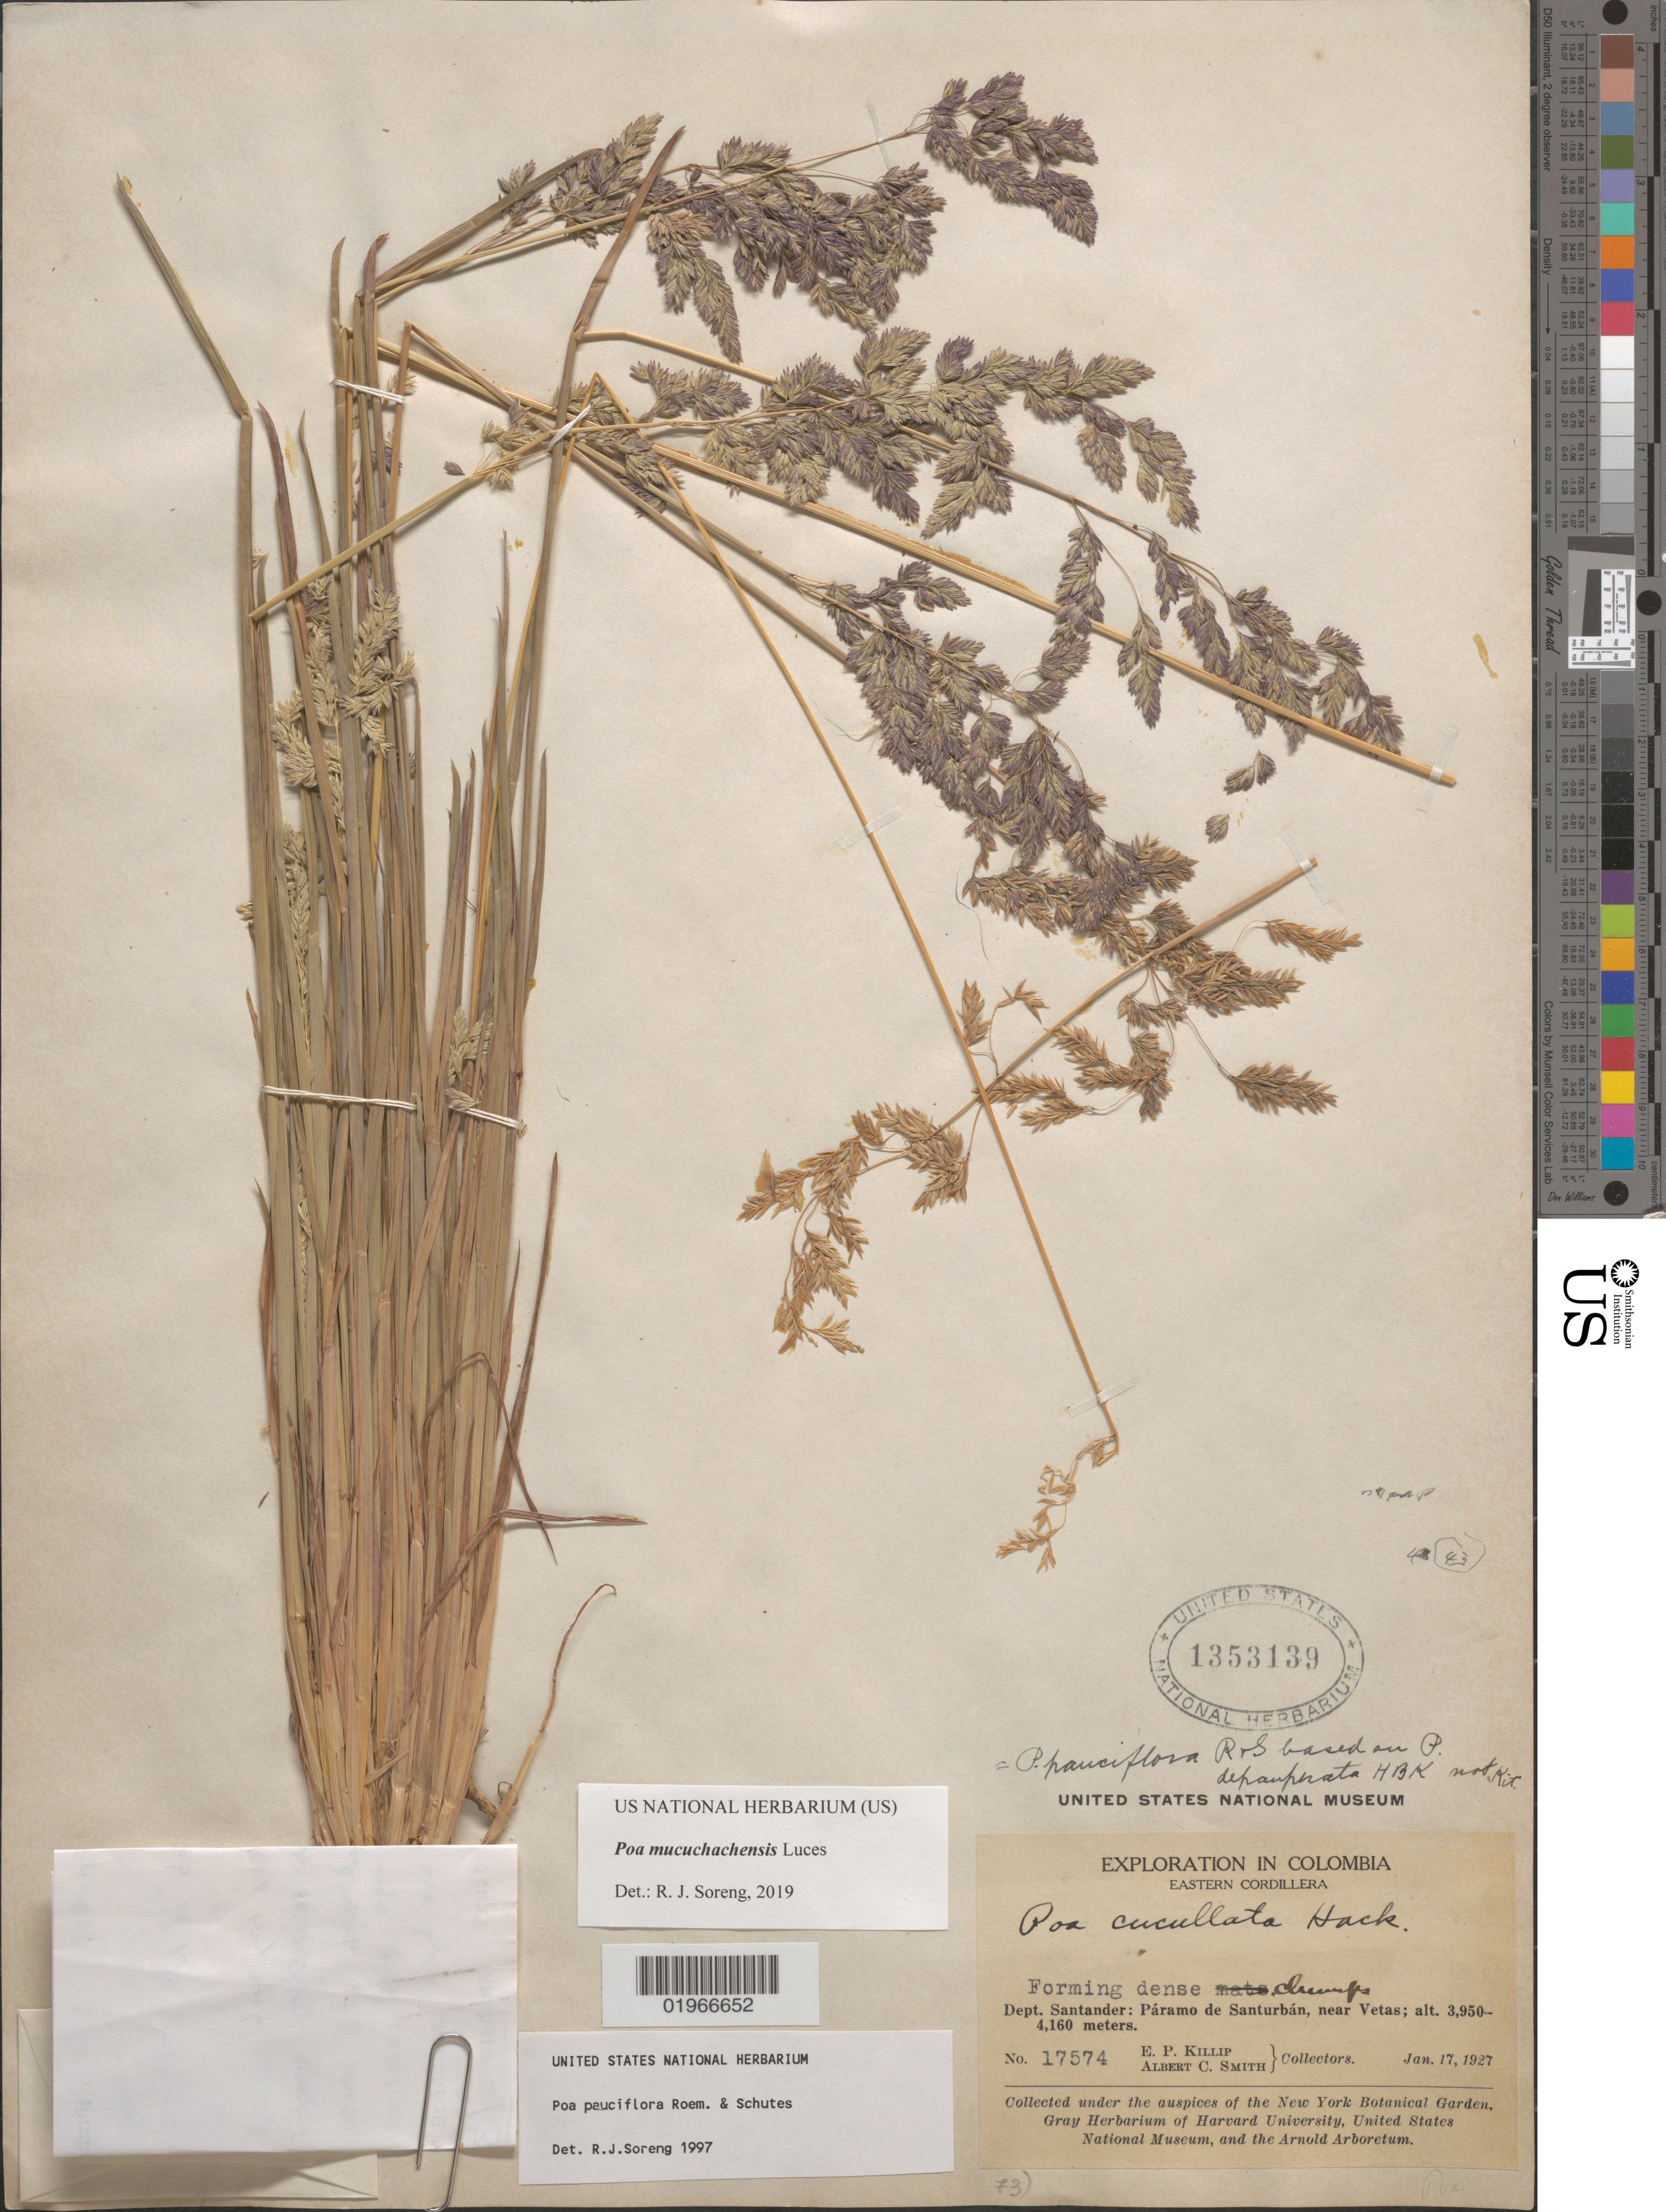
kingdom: Plantae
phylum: Tracheophyta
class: Liliopsida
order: Poales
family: Poaceae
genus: Poa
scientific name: Poa mucuchachensis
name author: Luces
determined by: Soreng, Robert J., Research Associate (BOT), Smithsonian Institution - National Museum of Natural History (UNITED STATES)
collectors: E. P. Killip & A. C. Smith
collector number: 17574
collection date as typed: Jan. 17, 1927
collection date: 1927-01-17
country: Colombia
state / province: Santander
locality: Páramo de Santurbán, Near Vetas.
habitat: Forming dense clumps.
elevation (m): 3950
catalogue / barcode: US 1353139